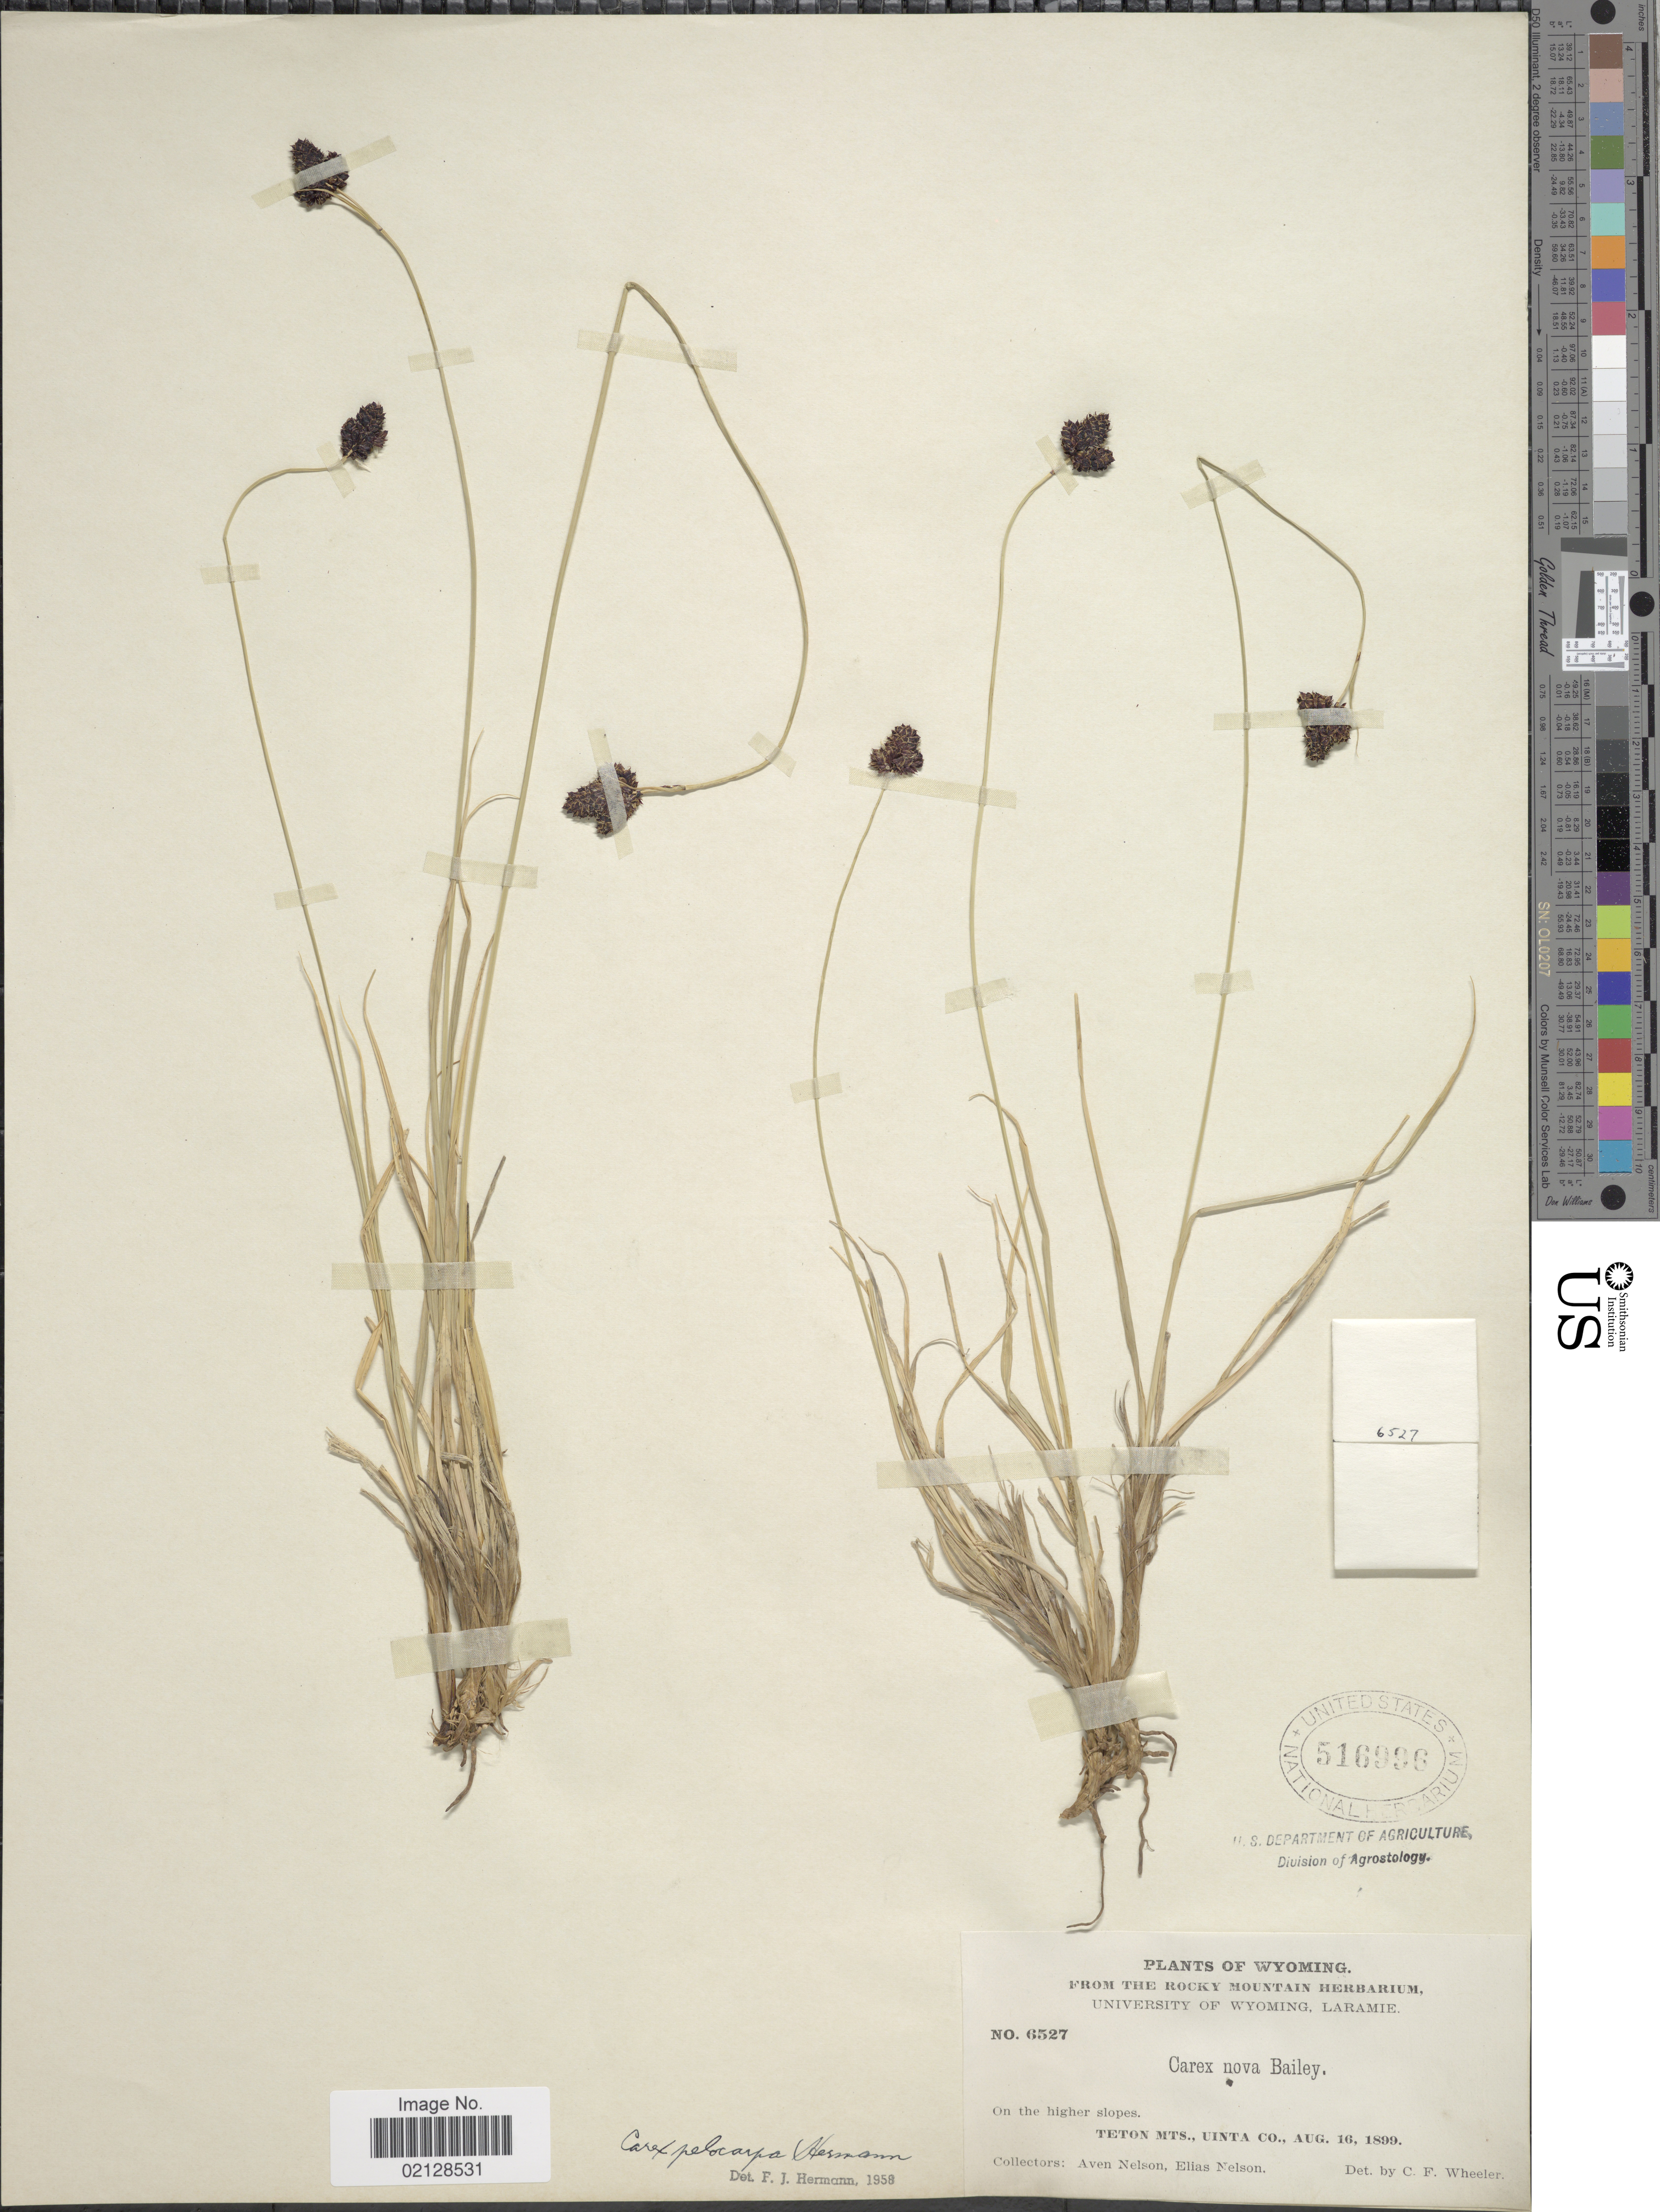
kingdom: Plantae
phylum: Tracheophyta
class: Liliopsida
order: Poales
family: Cyperaceae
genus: Carex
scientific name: Carex pelocarpa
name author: F.J. Herm.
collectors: A. Nelson & E. Nelson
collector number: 6527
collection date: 1899-08-16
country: United States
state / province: Wyoming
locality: On the higher slopes, Teton Mts., Uinta Co.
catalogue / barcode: US 516996